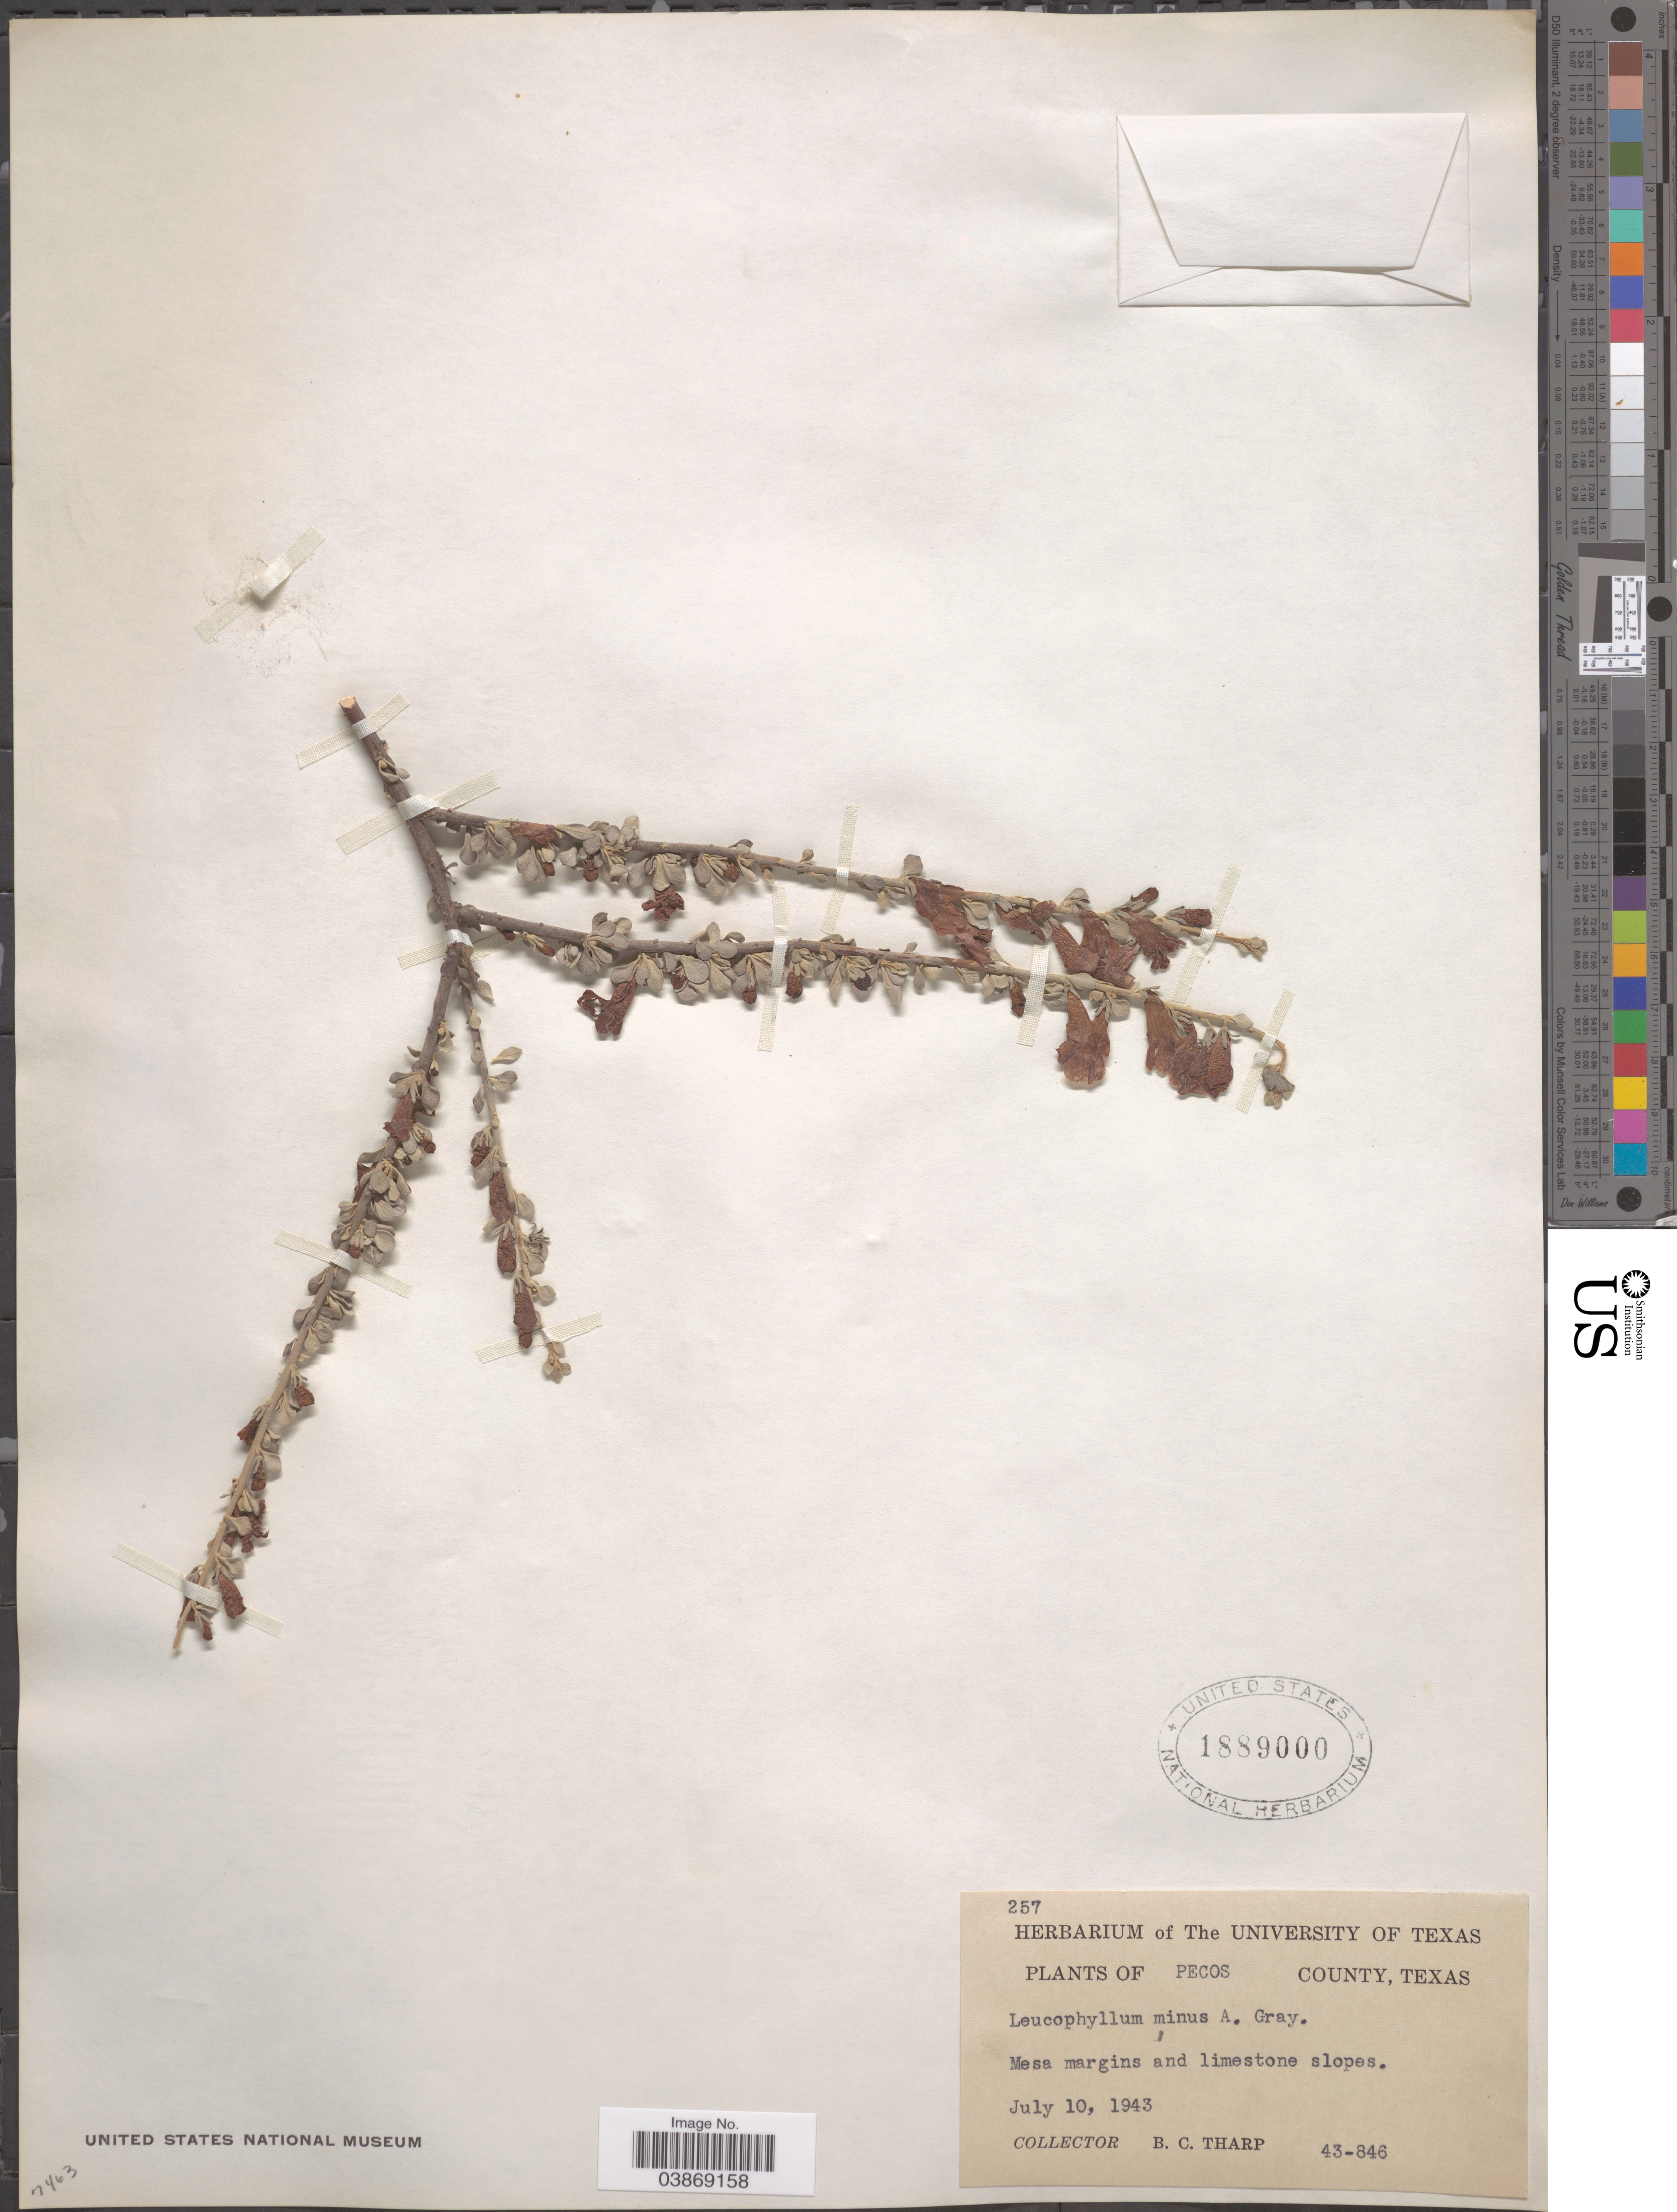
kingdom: Plantae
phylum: Tracheophyta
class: Magnoliopsida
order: Lamiales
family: Scrophulariaceae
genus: Leucophyllum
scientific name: Leucophyllum minus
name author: A. Gray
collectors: B. C. Tharp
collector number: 43-846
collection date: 1943-07-10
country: United States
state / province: Texas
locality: Pecos County. Mesa margins and limestone slopes.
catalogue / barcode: US 1889000